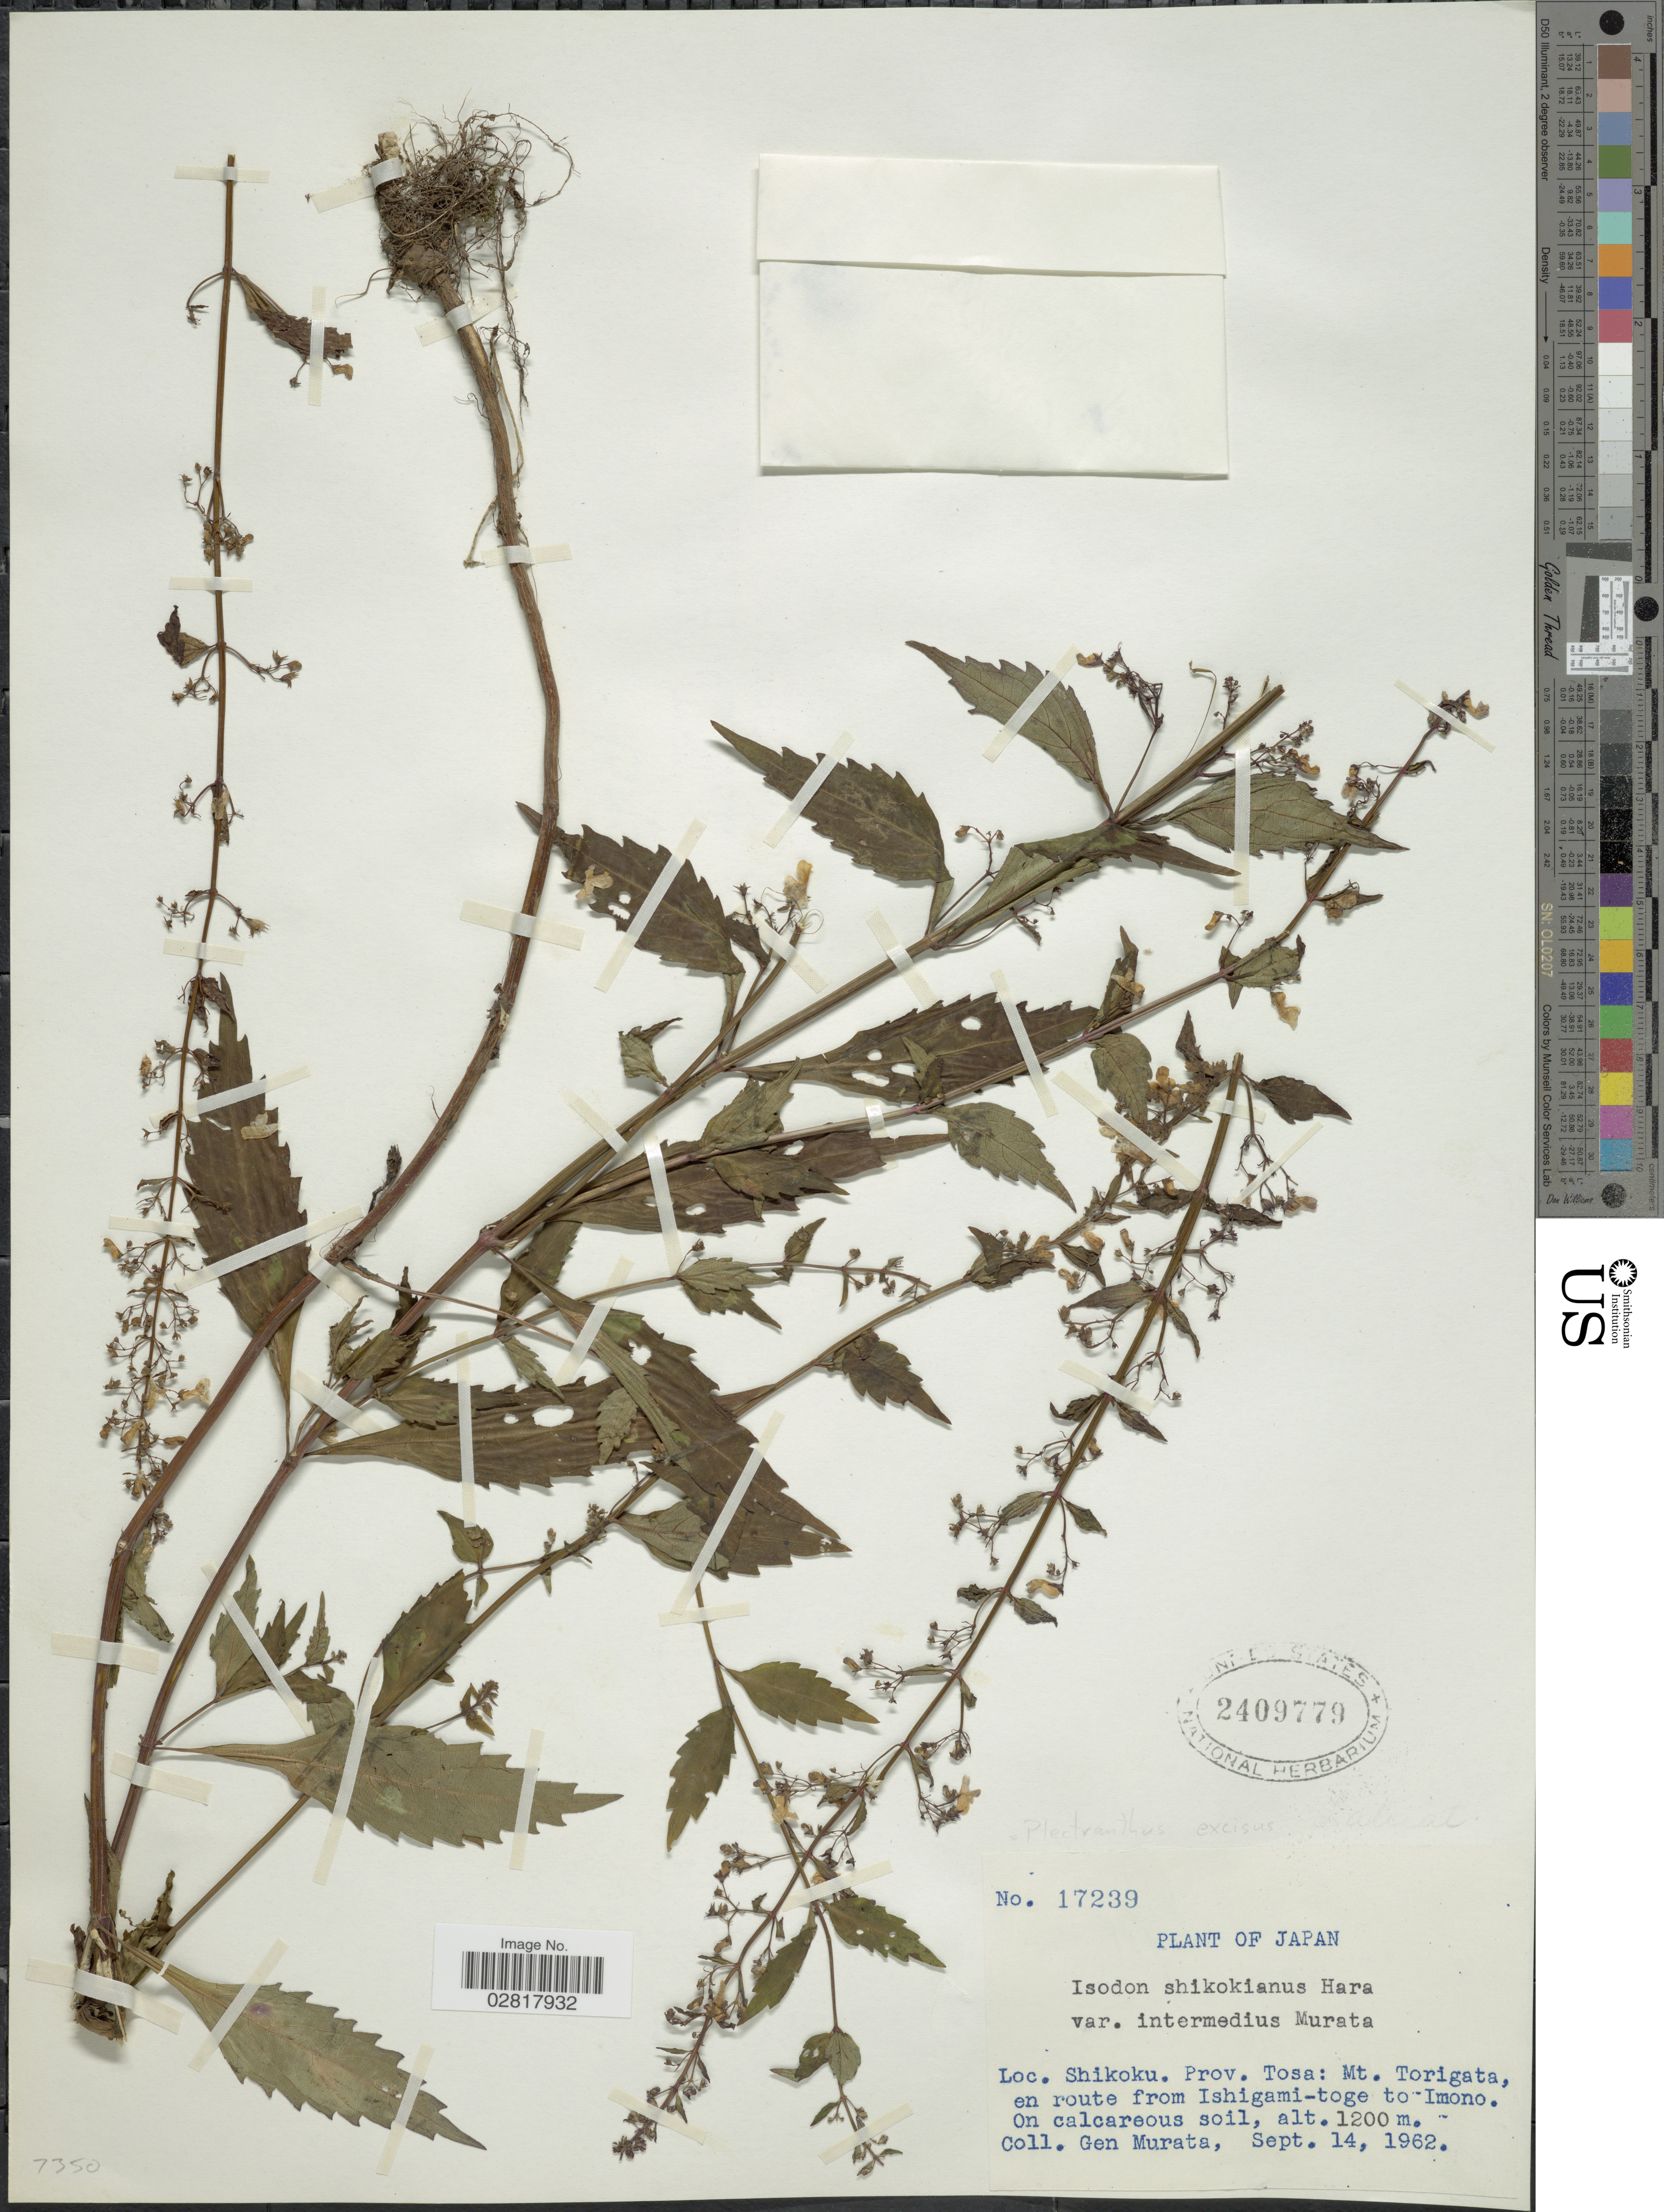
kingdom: Plantae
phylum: Tracheophyta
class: Magnoliopsida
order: Lamiales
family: Lamiaceae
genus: Plectranthus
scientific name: Plectranthus excisus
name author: Maxim.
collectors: G. Murata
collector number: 17239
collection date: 1962-09-14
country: Japan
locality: Shikoku. Prov. Tosa: Mt. Torigata, en route from Ishigami- toge to Imono.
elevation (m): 1200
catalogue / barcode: US 2409779